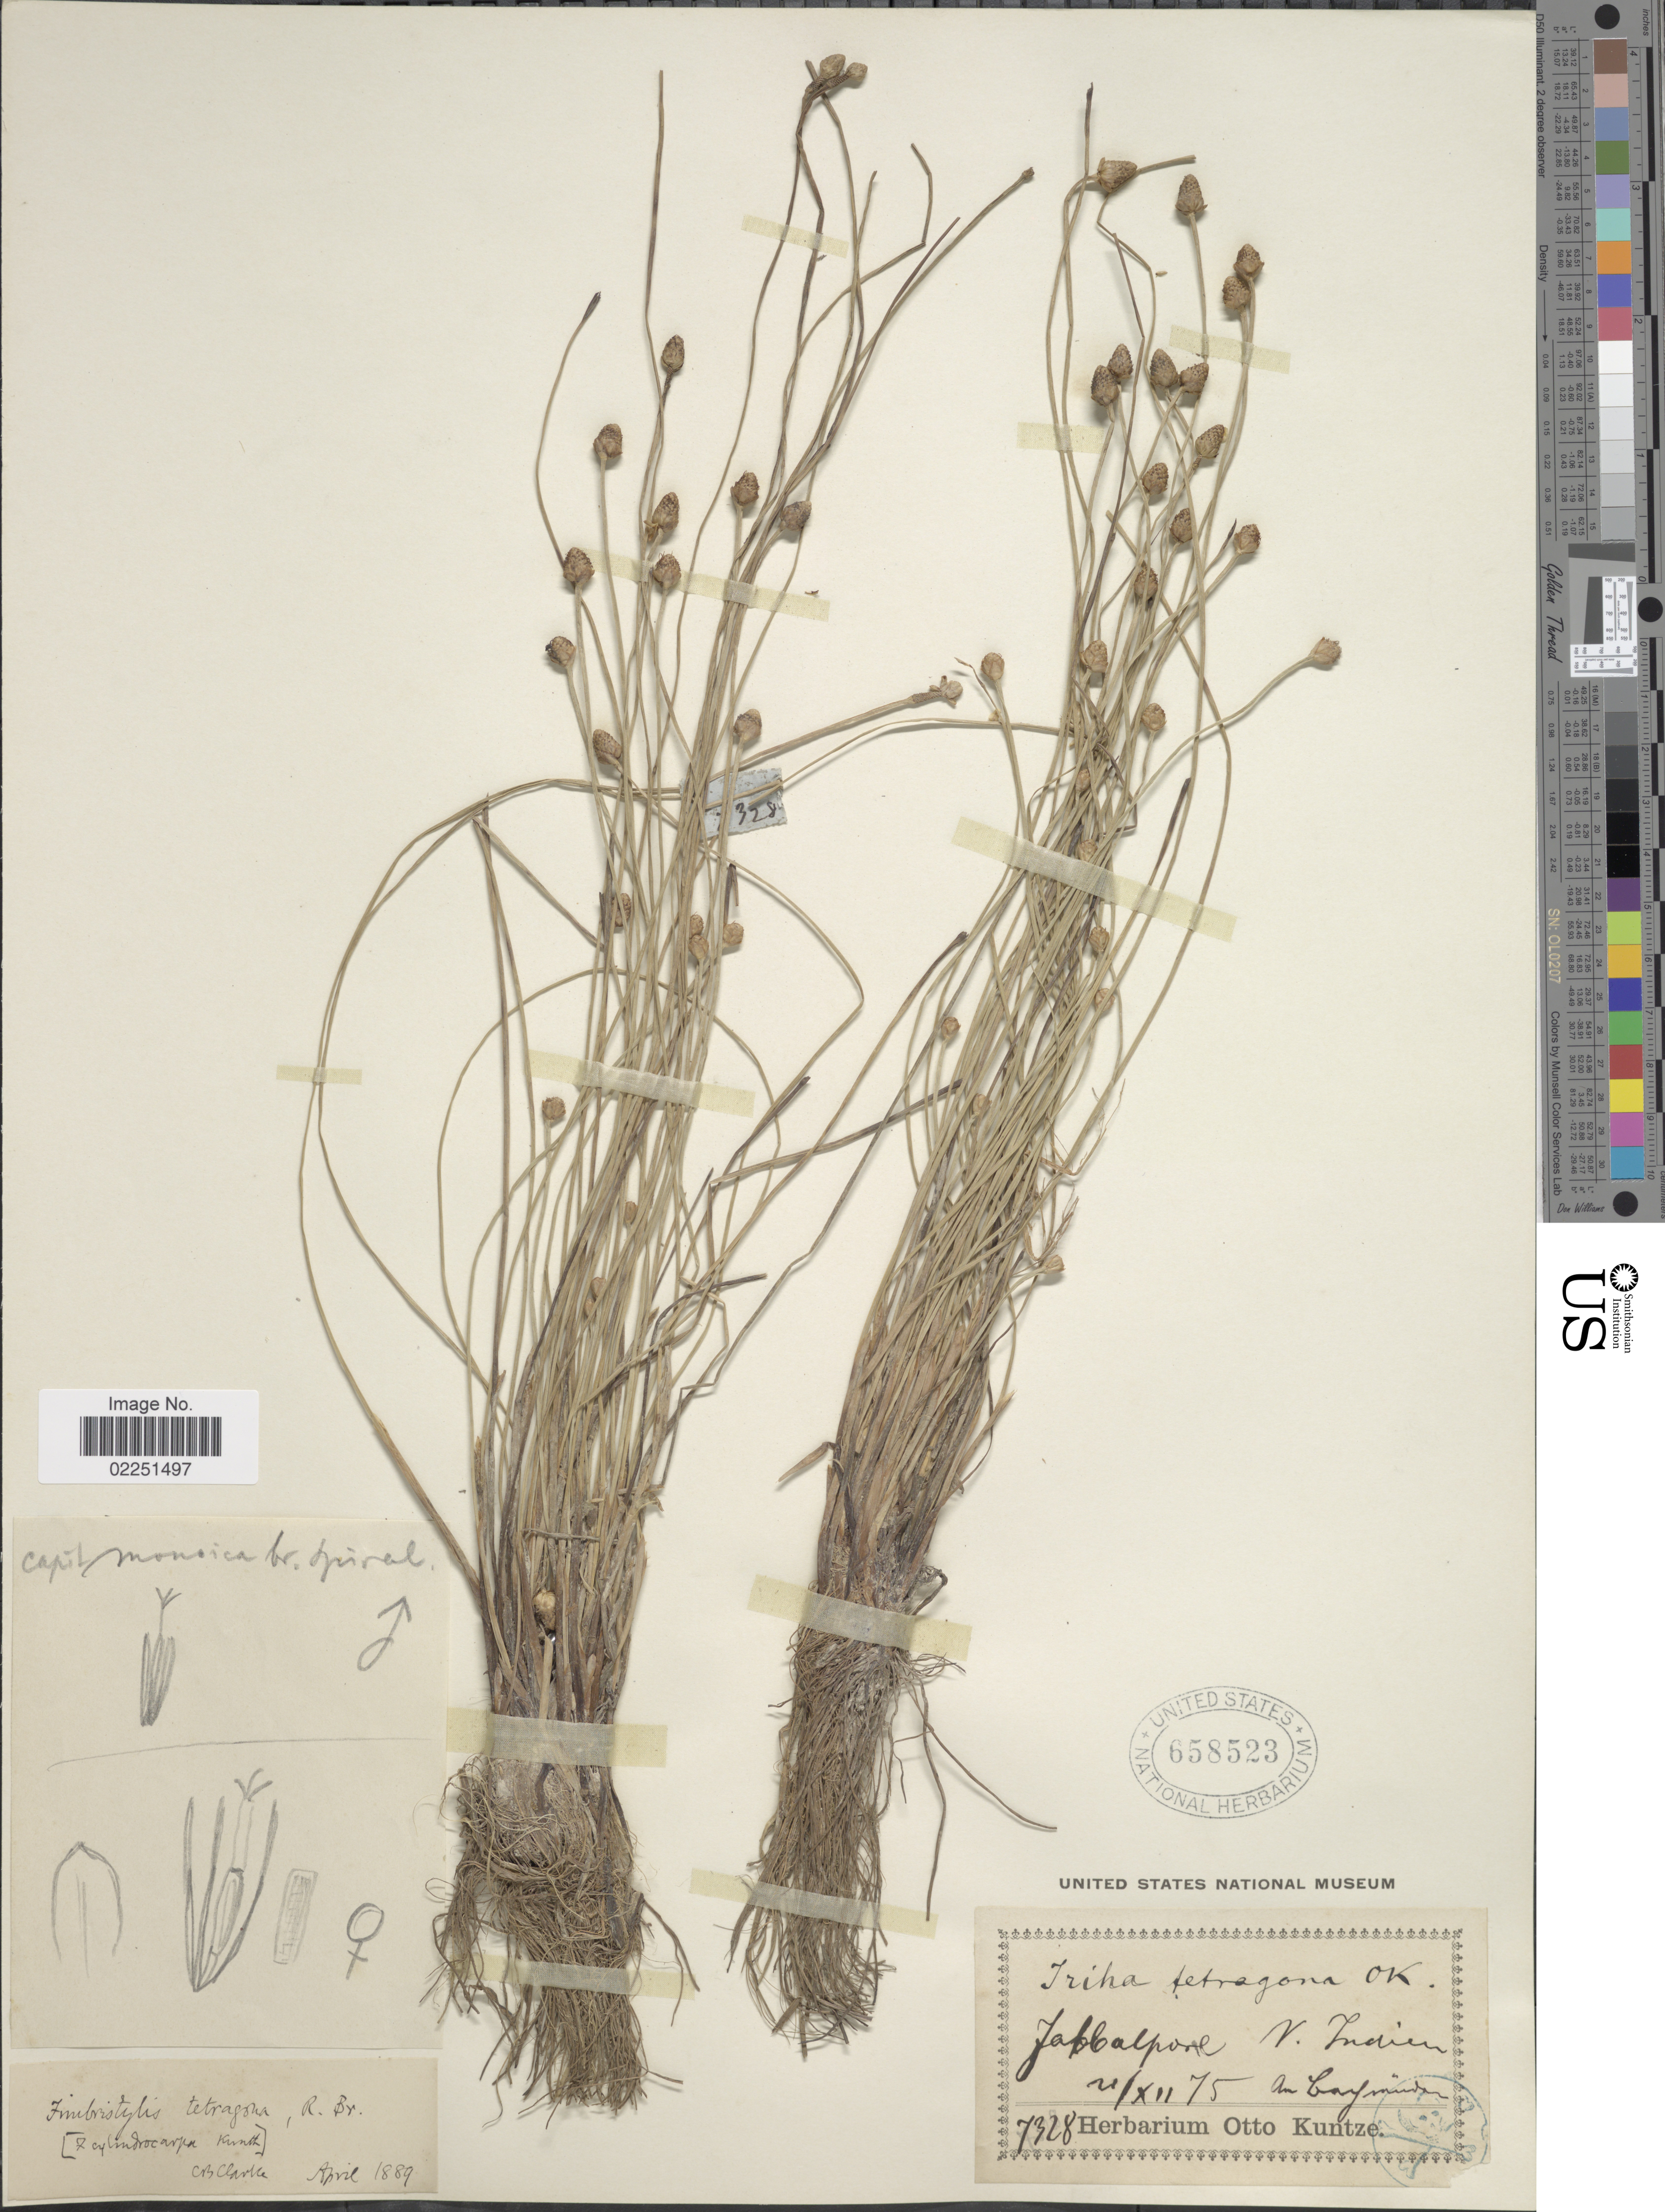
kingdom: Plantae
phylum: Tracheophyta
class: Liliopsida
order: Poales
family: Cyperaceae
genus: Fimbristylis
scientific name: Fimbristylis tetragona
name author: R. Br.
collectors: ex herb. Otto Kuntze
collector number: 7328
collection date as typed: Transcribed d/m/y: 21/12/75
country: India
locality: Jabblpore, V. Indien [interpreted]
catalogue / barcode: US 658523